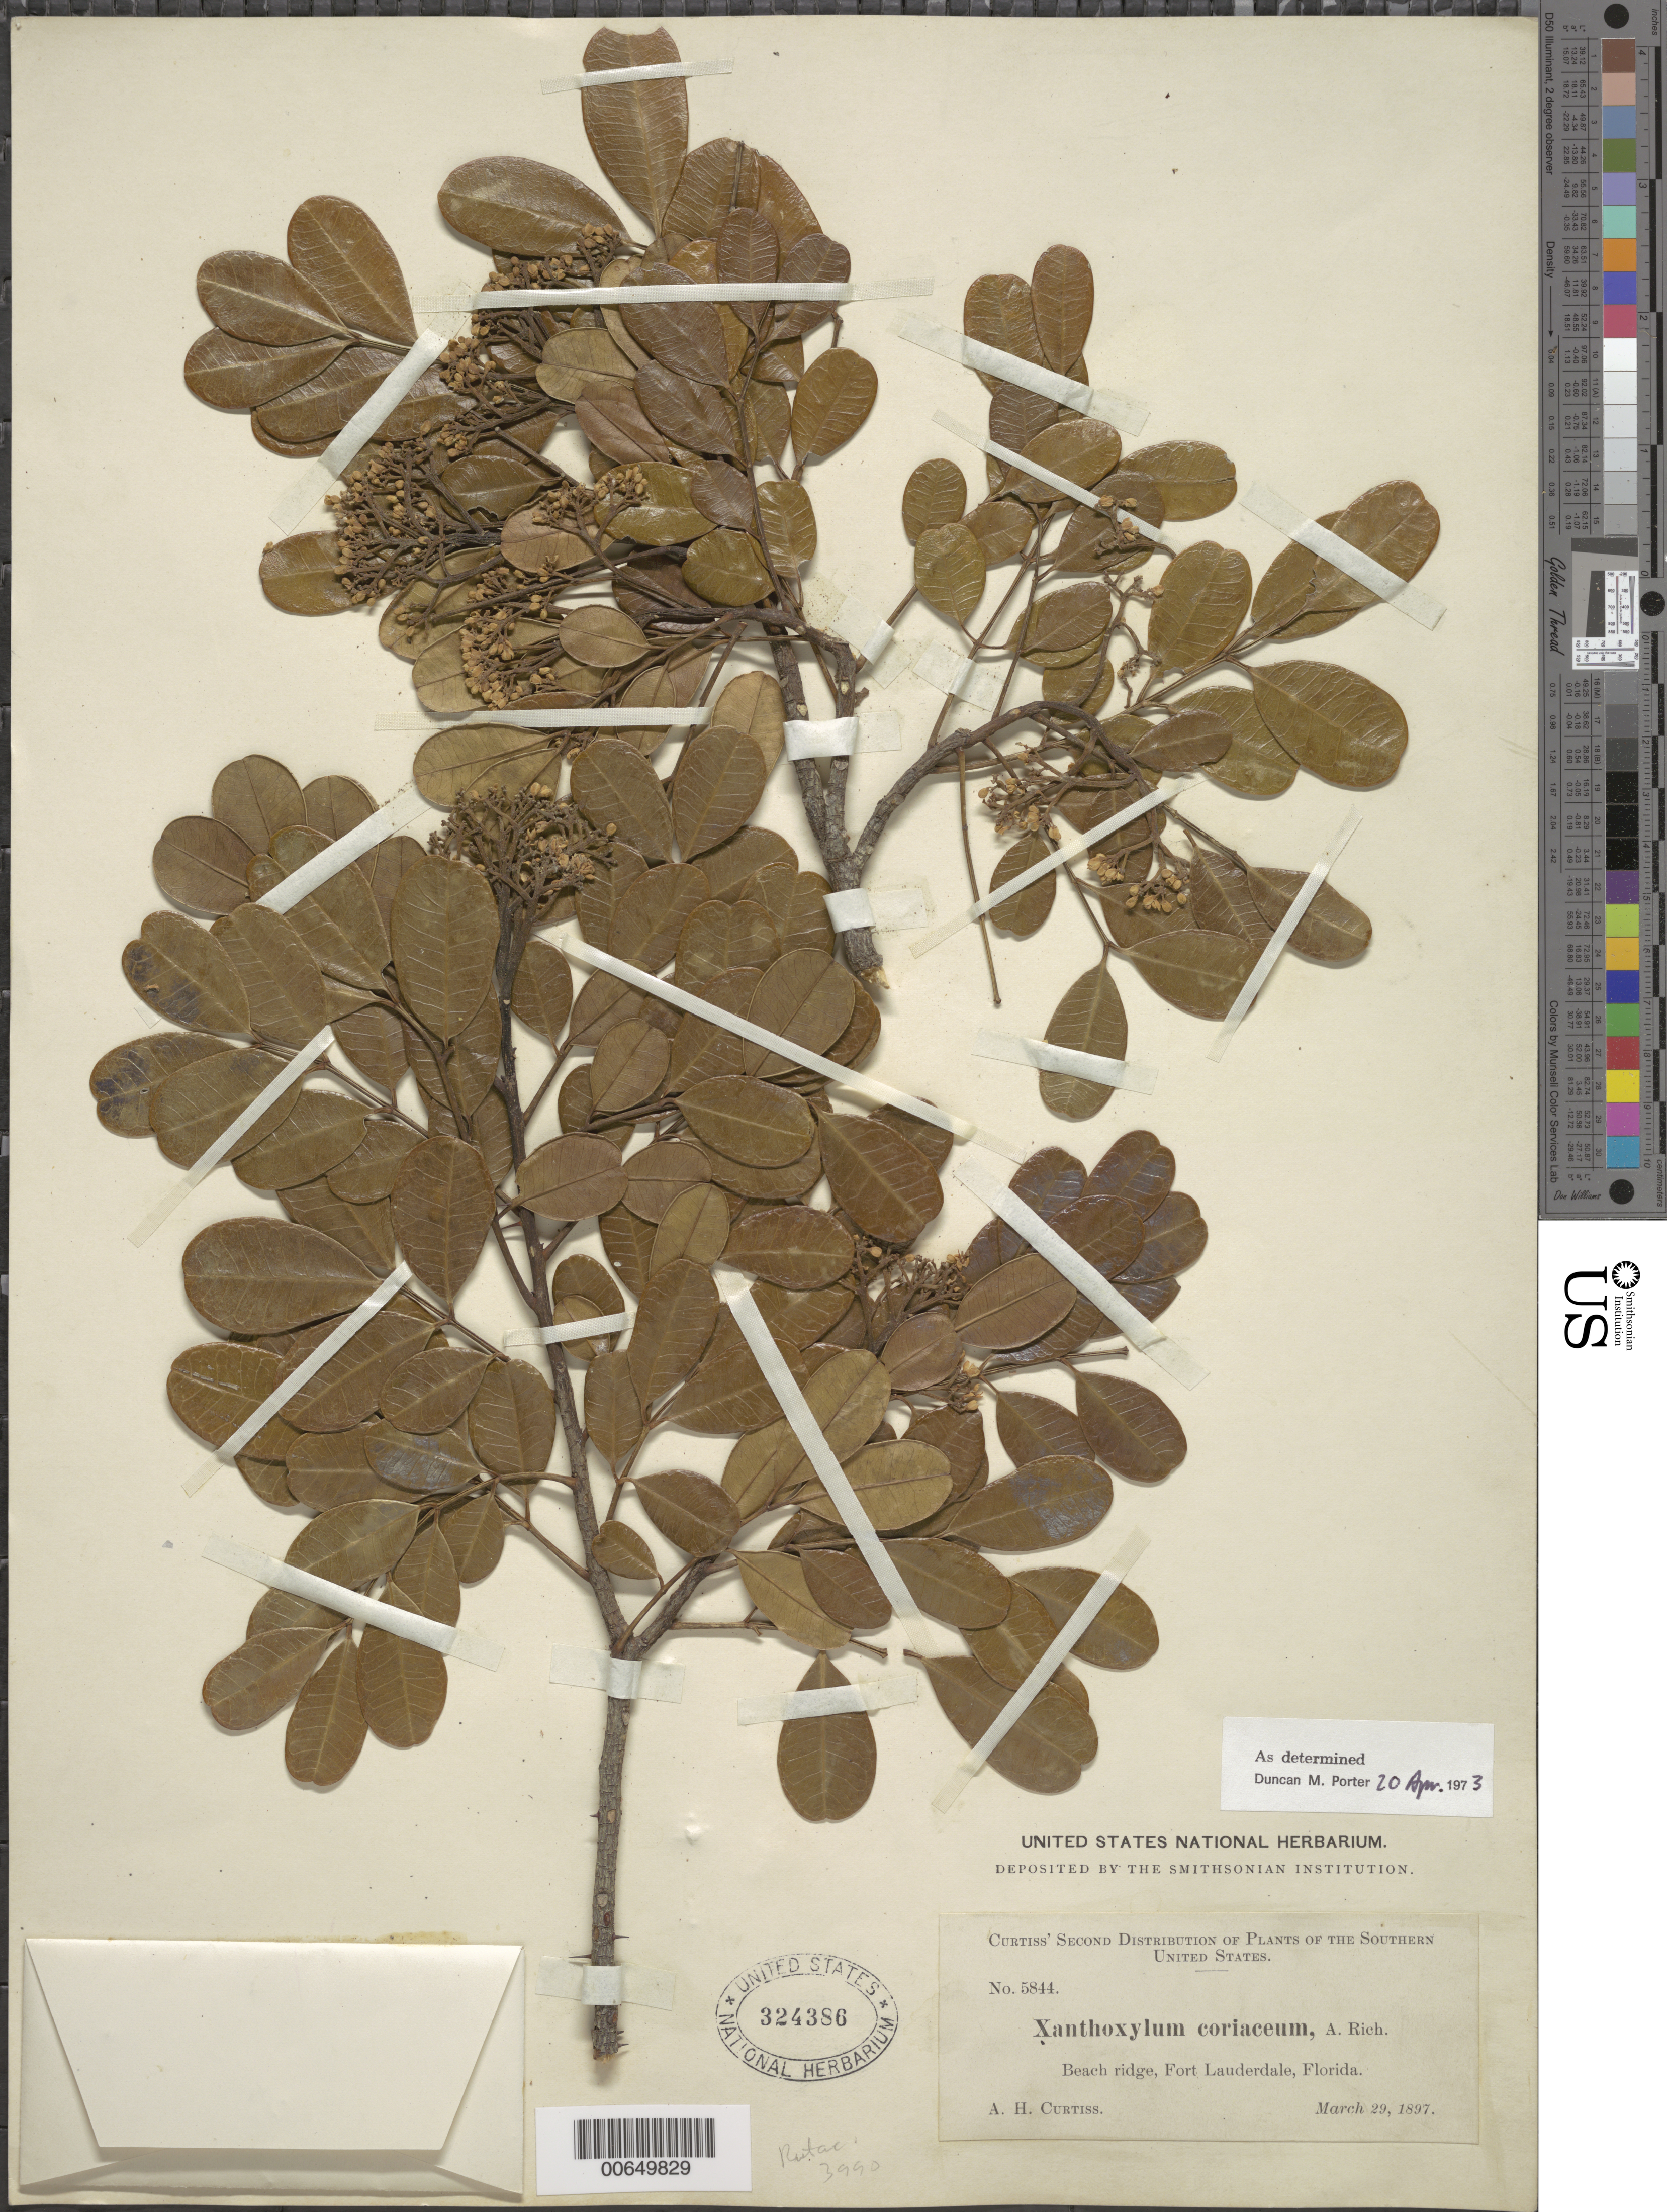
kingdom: Plantae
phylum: Tracheophyta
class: Magnoliopsida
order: Sapindales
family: Rutaceae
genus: Zanthoxylum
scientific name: Zanthoxylum coriaceum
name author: A. Rich.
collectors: A. H. Curtiss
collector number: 5844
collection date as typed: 29 Mar 1897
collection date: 1897-03-29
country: United States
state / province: Florida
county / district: Broward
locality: Ft. Lauderdale.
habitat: Beach ridge.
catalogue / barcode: US 324386